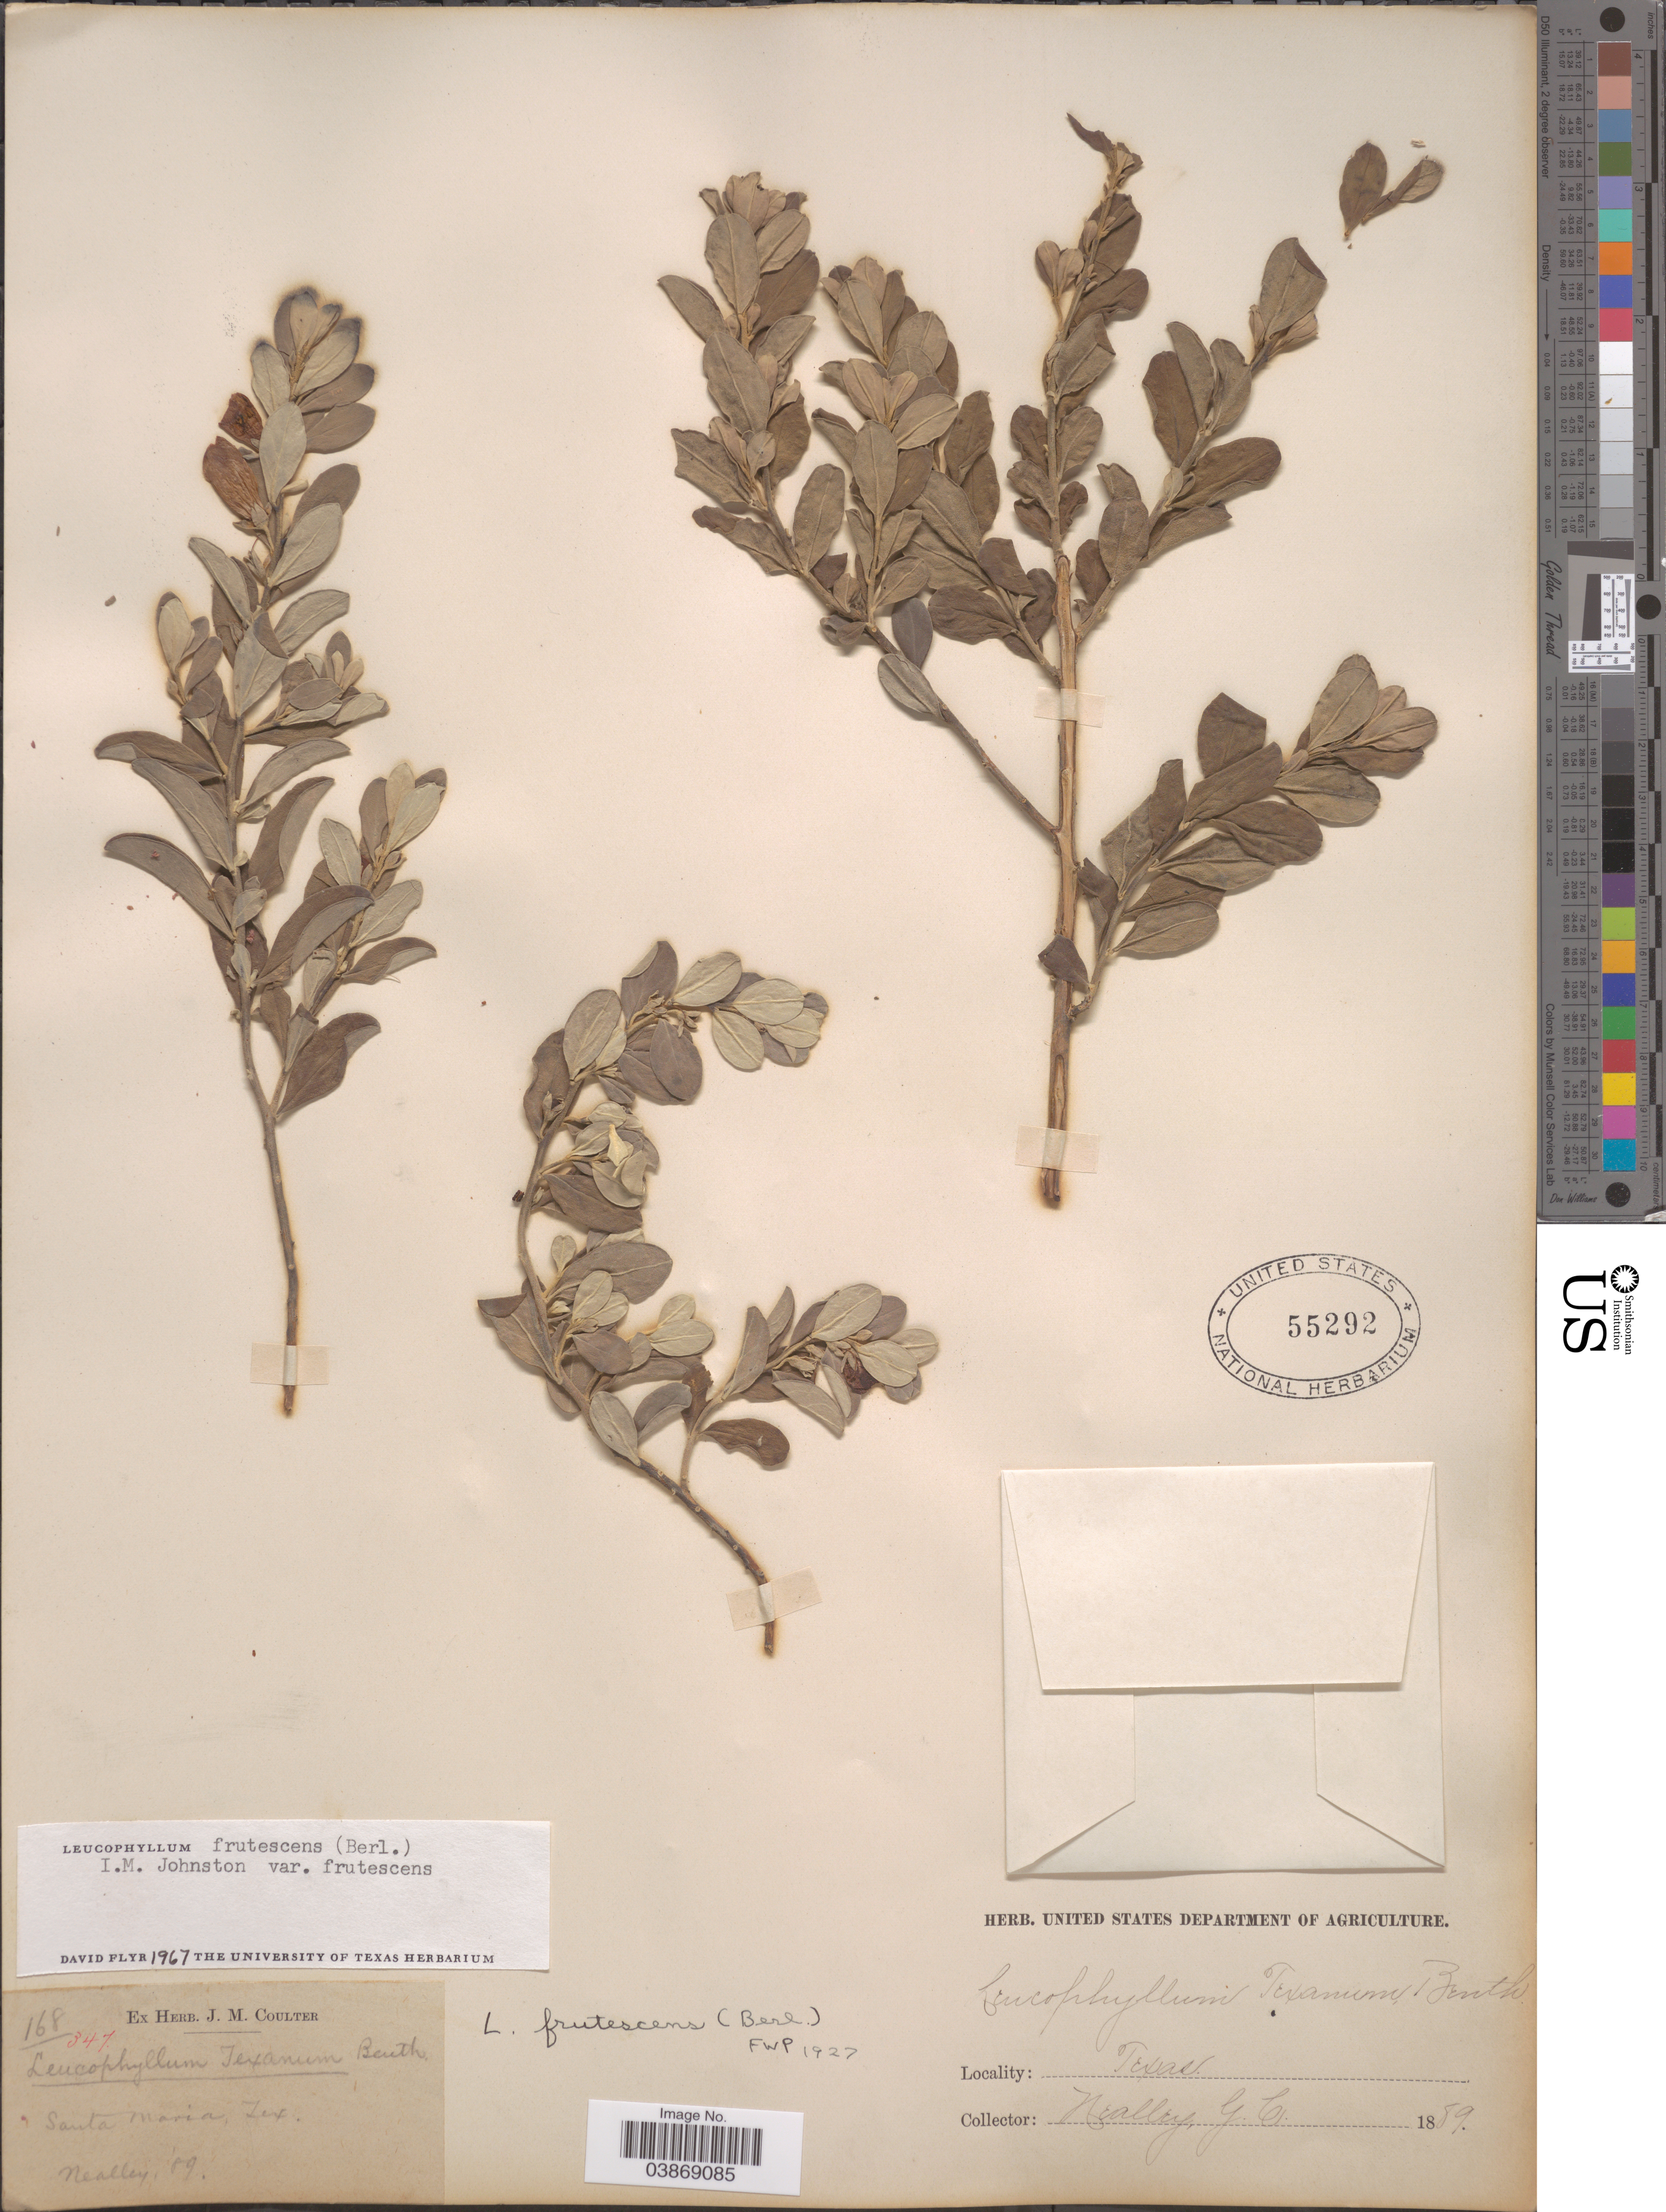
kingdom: Plantae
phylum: Tracheophyta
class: Magnoliopsida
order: Lamiales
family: Scrophulariaceae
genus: Leucophyllum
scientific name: Leucophyllum frutescens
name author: (Berland.) I.M. Johnst.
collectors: G. C. Nealley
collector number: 168/347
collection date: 1889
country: United States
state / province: Texas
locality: Santa Maria.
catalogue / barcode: US 55292